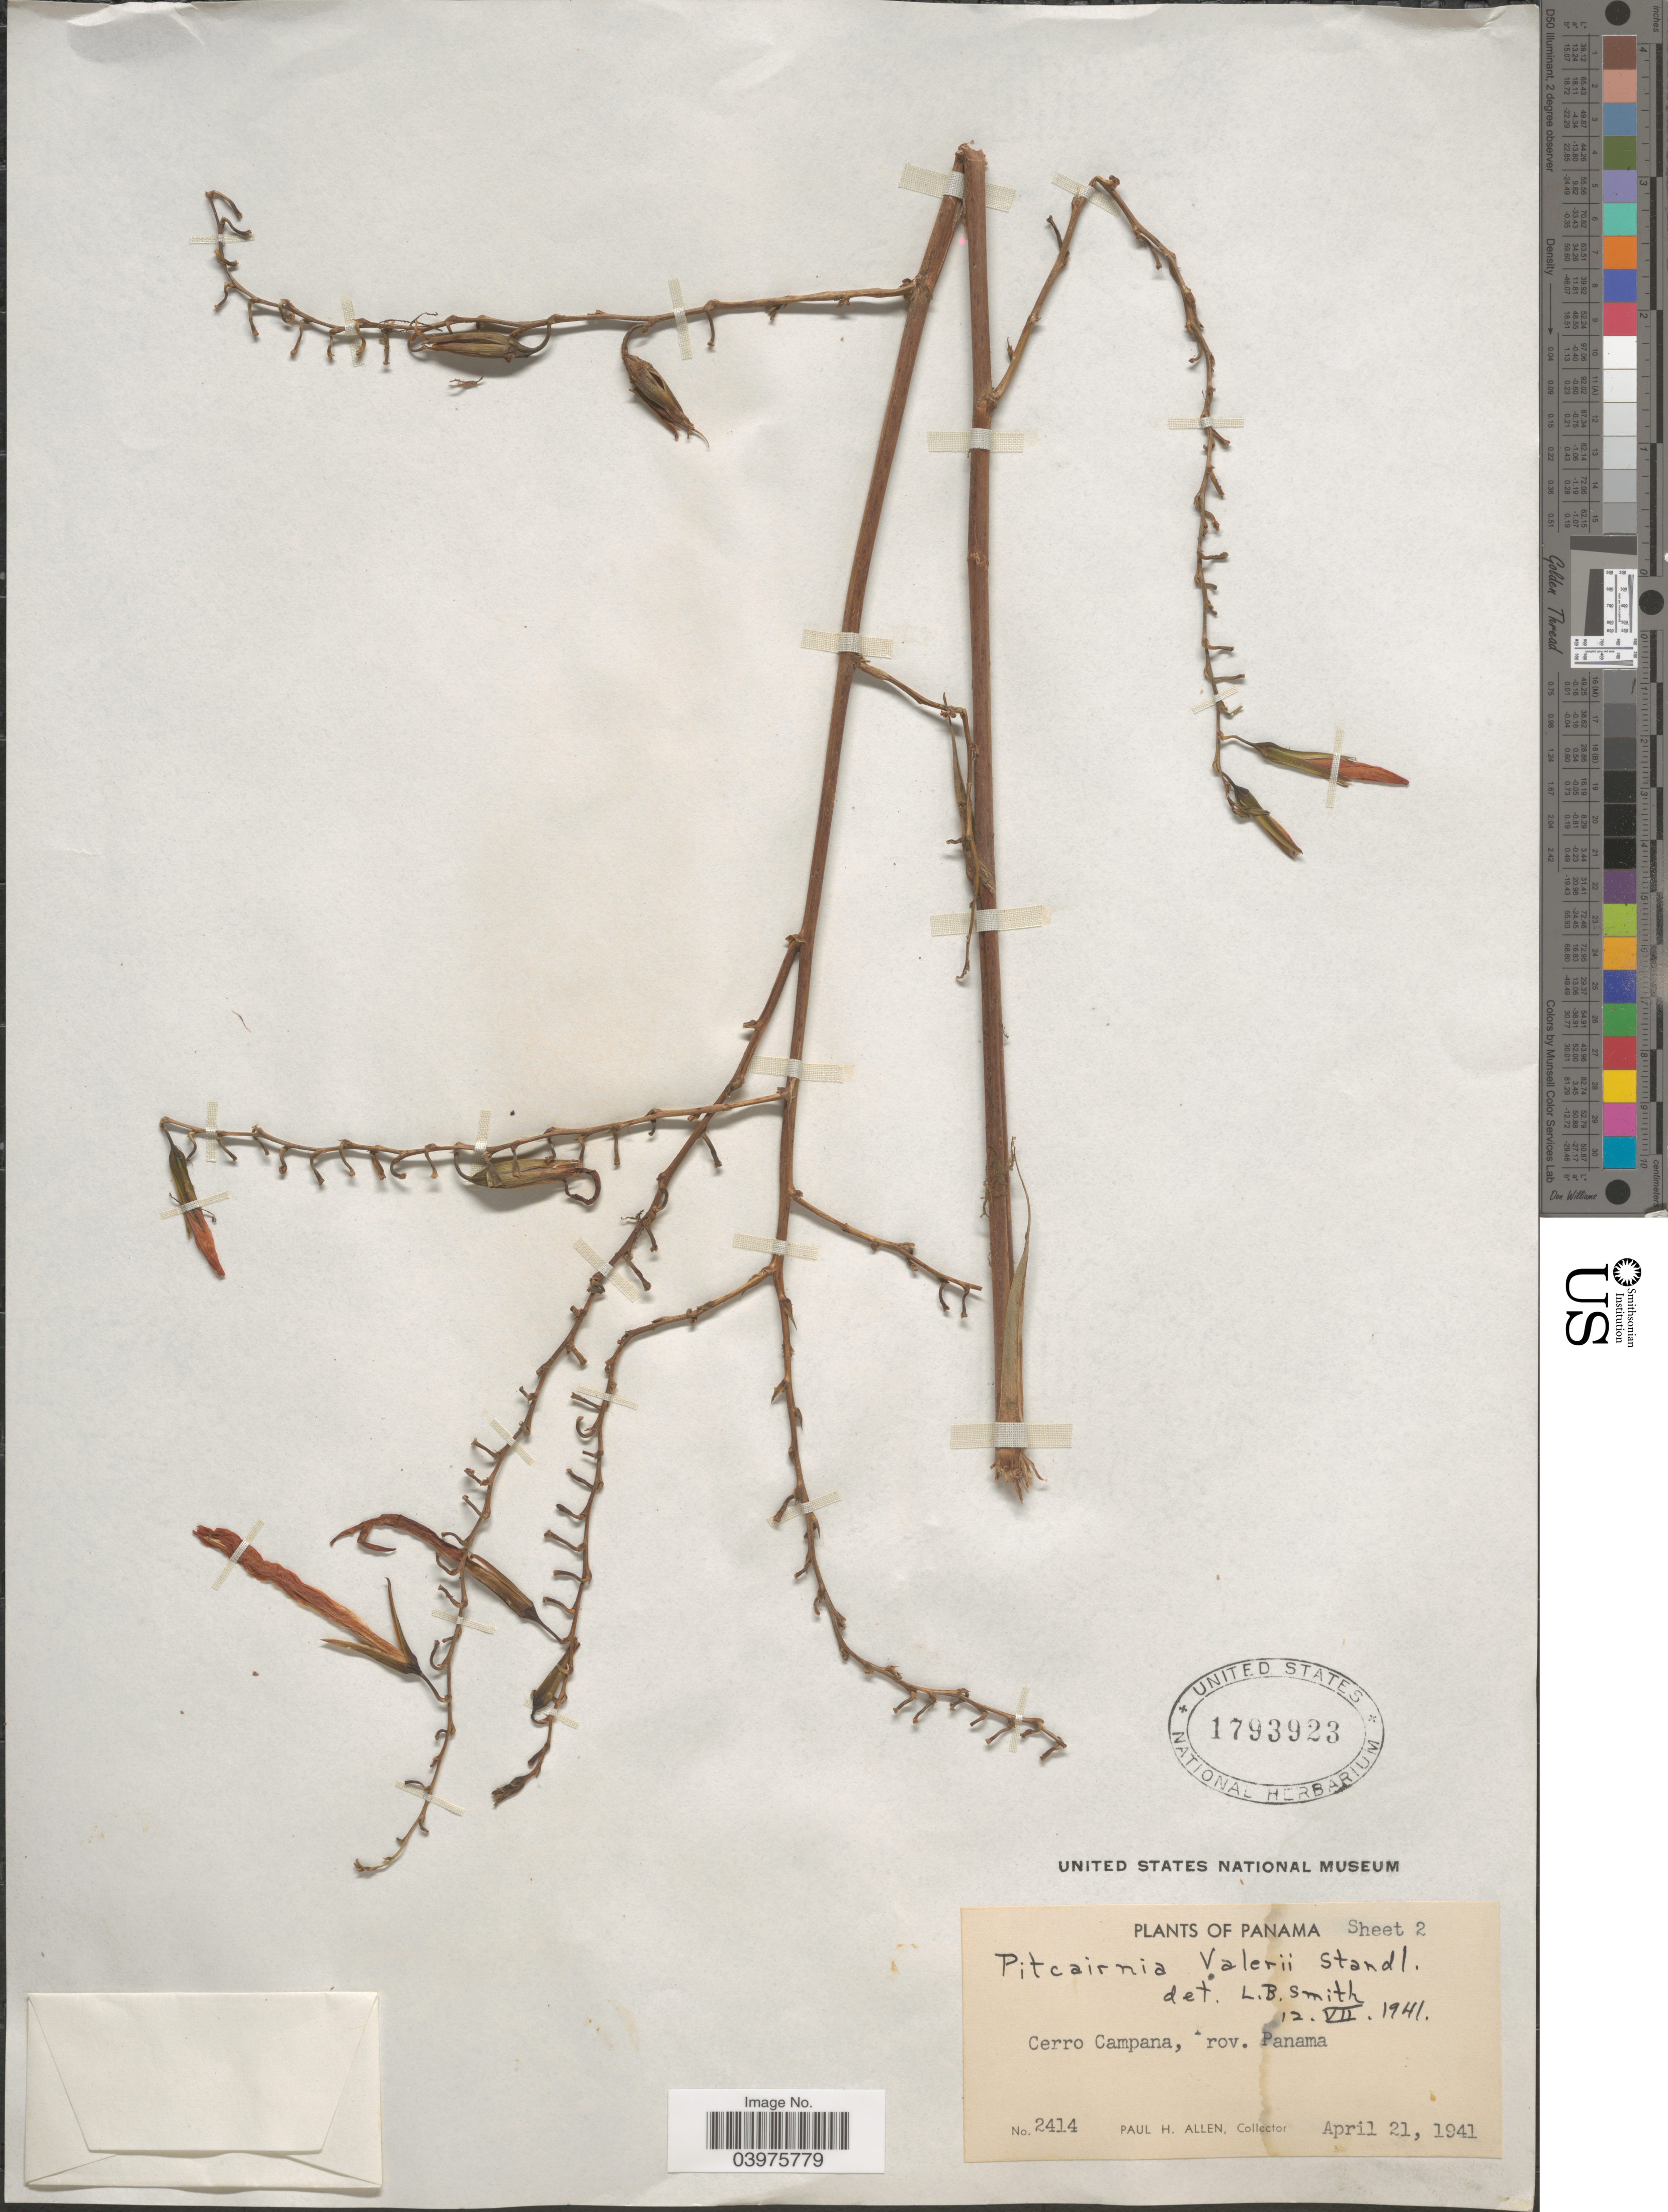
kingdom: Plantae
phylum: Tracheophyta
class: Liliopsida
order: Poales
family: Bromeliaceae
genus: Pitcairnia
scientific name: Pitcairnia valerii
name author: Standl.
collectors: P. H. Allen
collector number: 2414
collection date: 1941-04-21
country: Panama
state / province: Panamá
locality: Cerro Campana.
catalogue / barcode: US 1793923